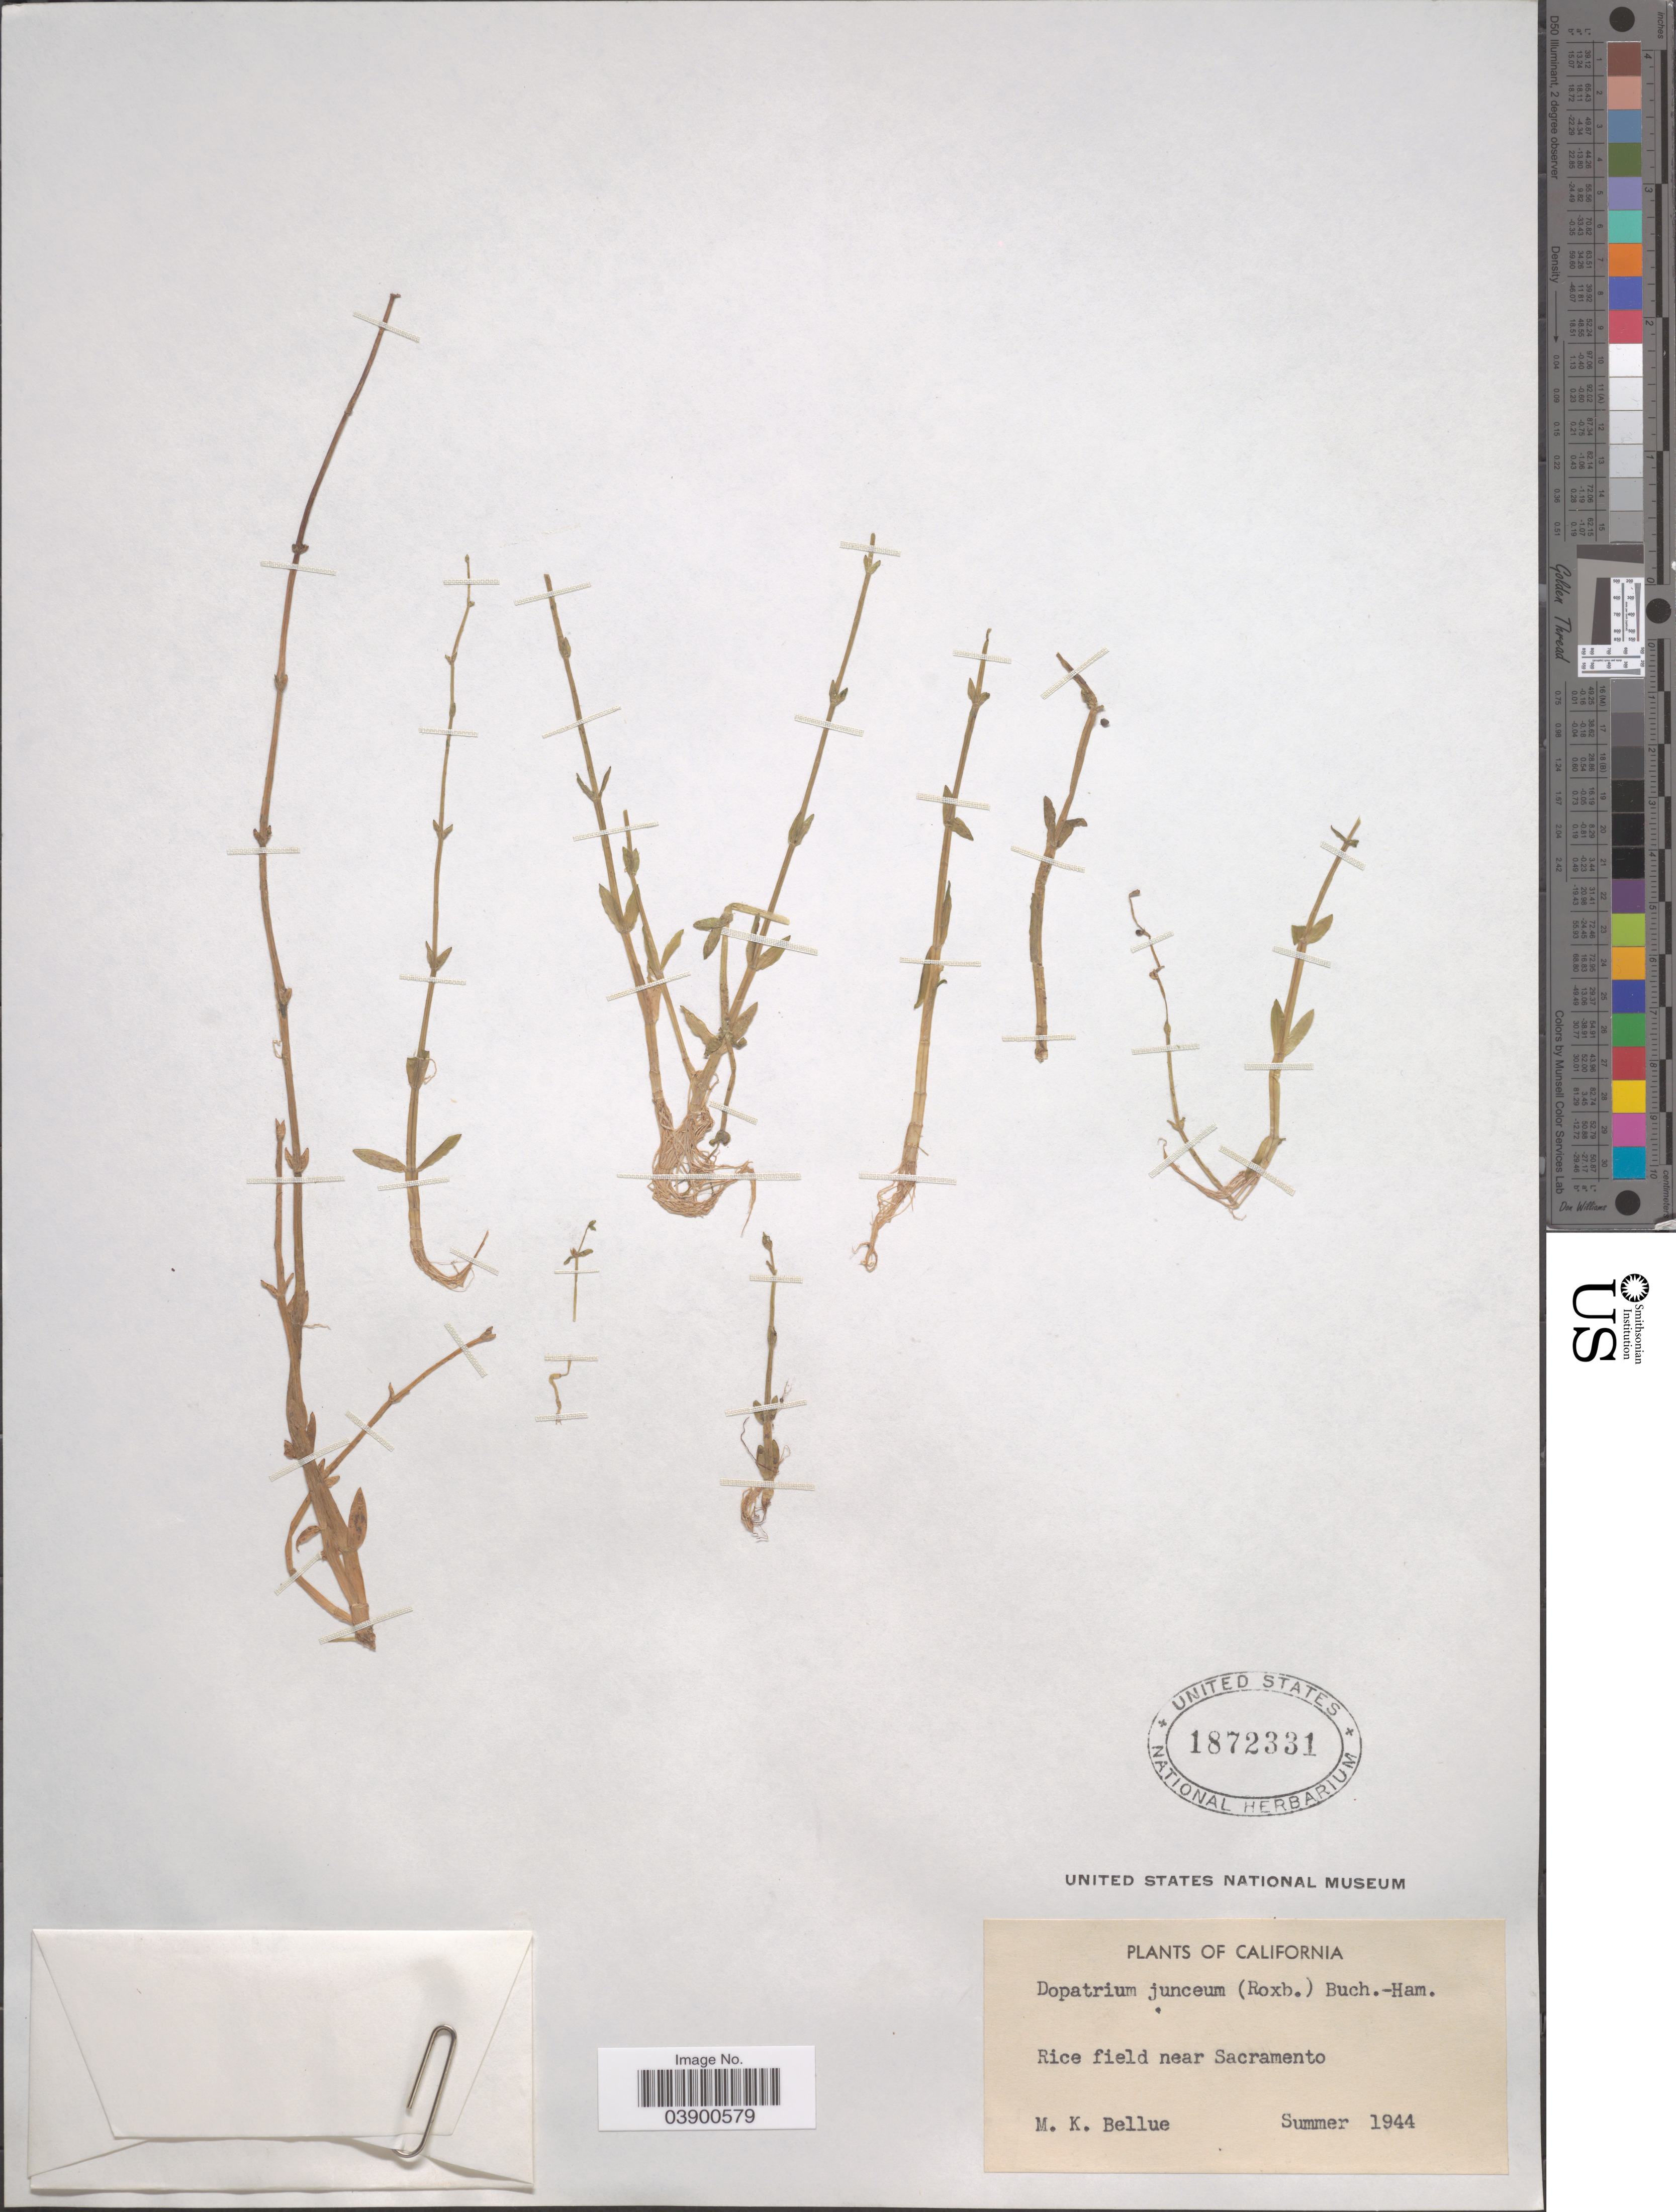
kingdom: Plantae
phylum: Tracheophyta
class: Magnoliopsida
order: Lamiales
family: Plantaginaceae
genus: Dopatrium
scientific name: Dopatrium junceum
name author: (Roxb.) Buch.-Ham. ex Benth.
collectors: M. Bellue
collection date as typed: Summer 1944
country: United States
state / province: California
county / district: Sacramento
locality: Rice field near Sacramento.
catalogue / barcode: US 1872331